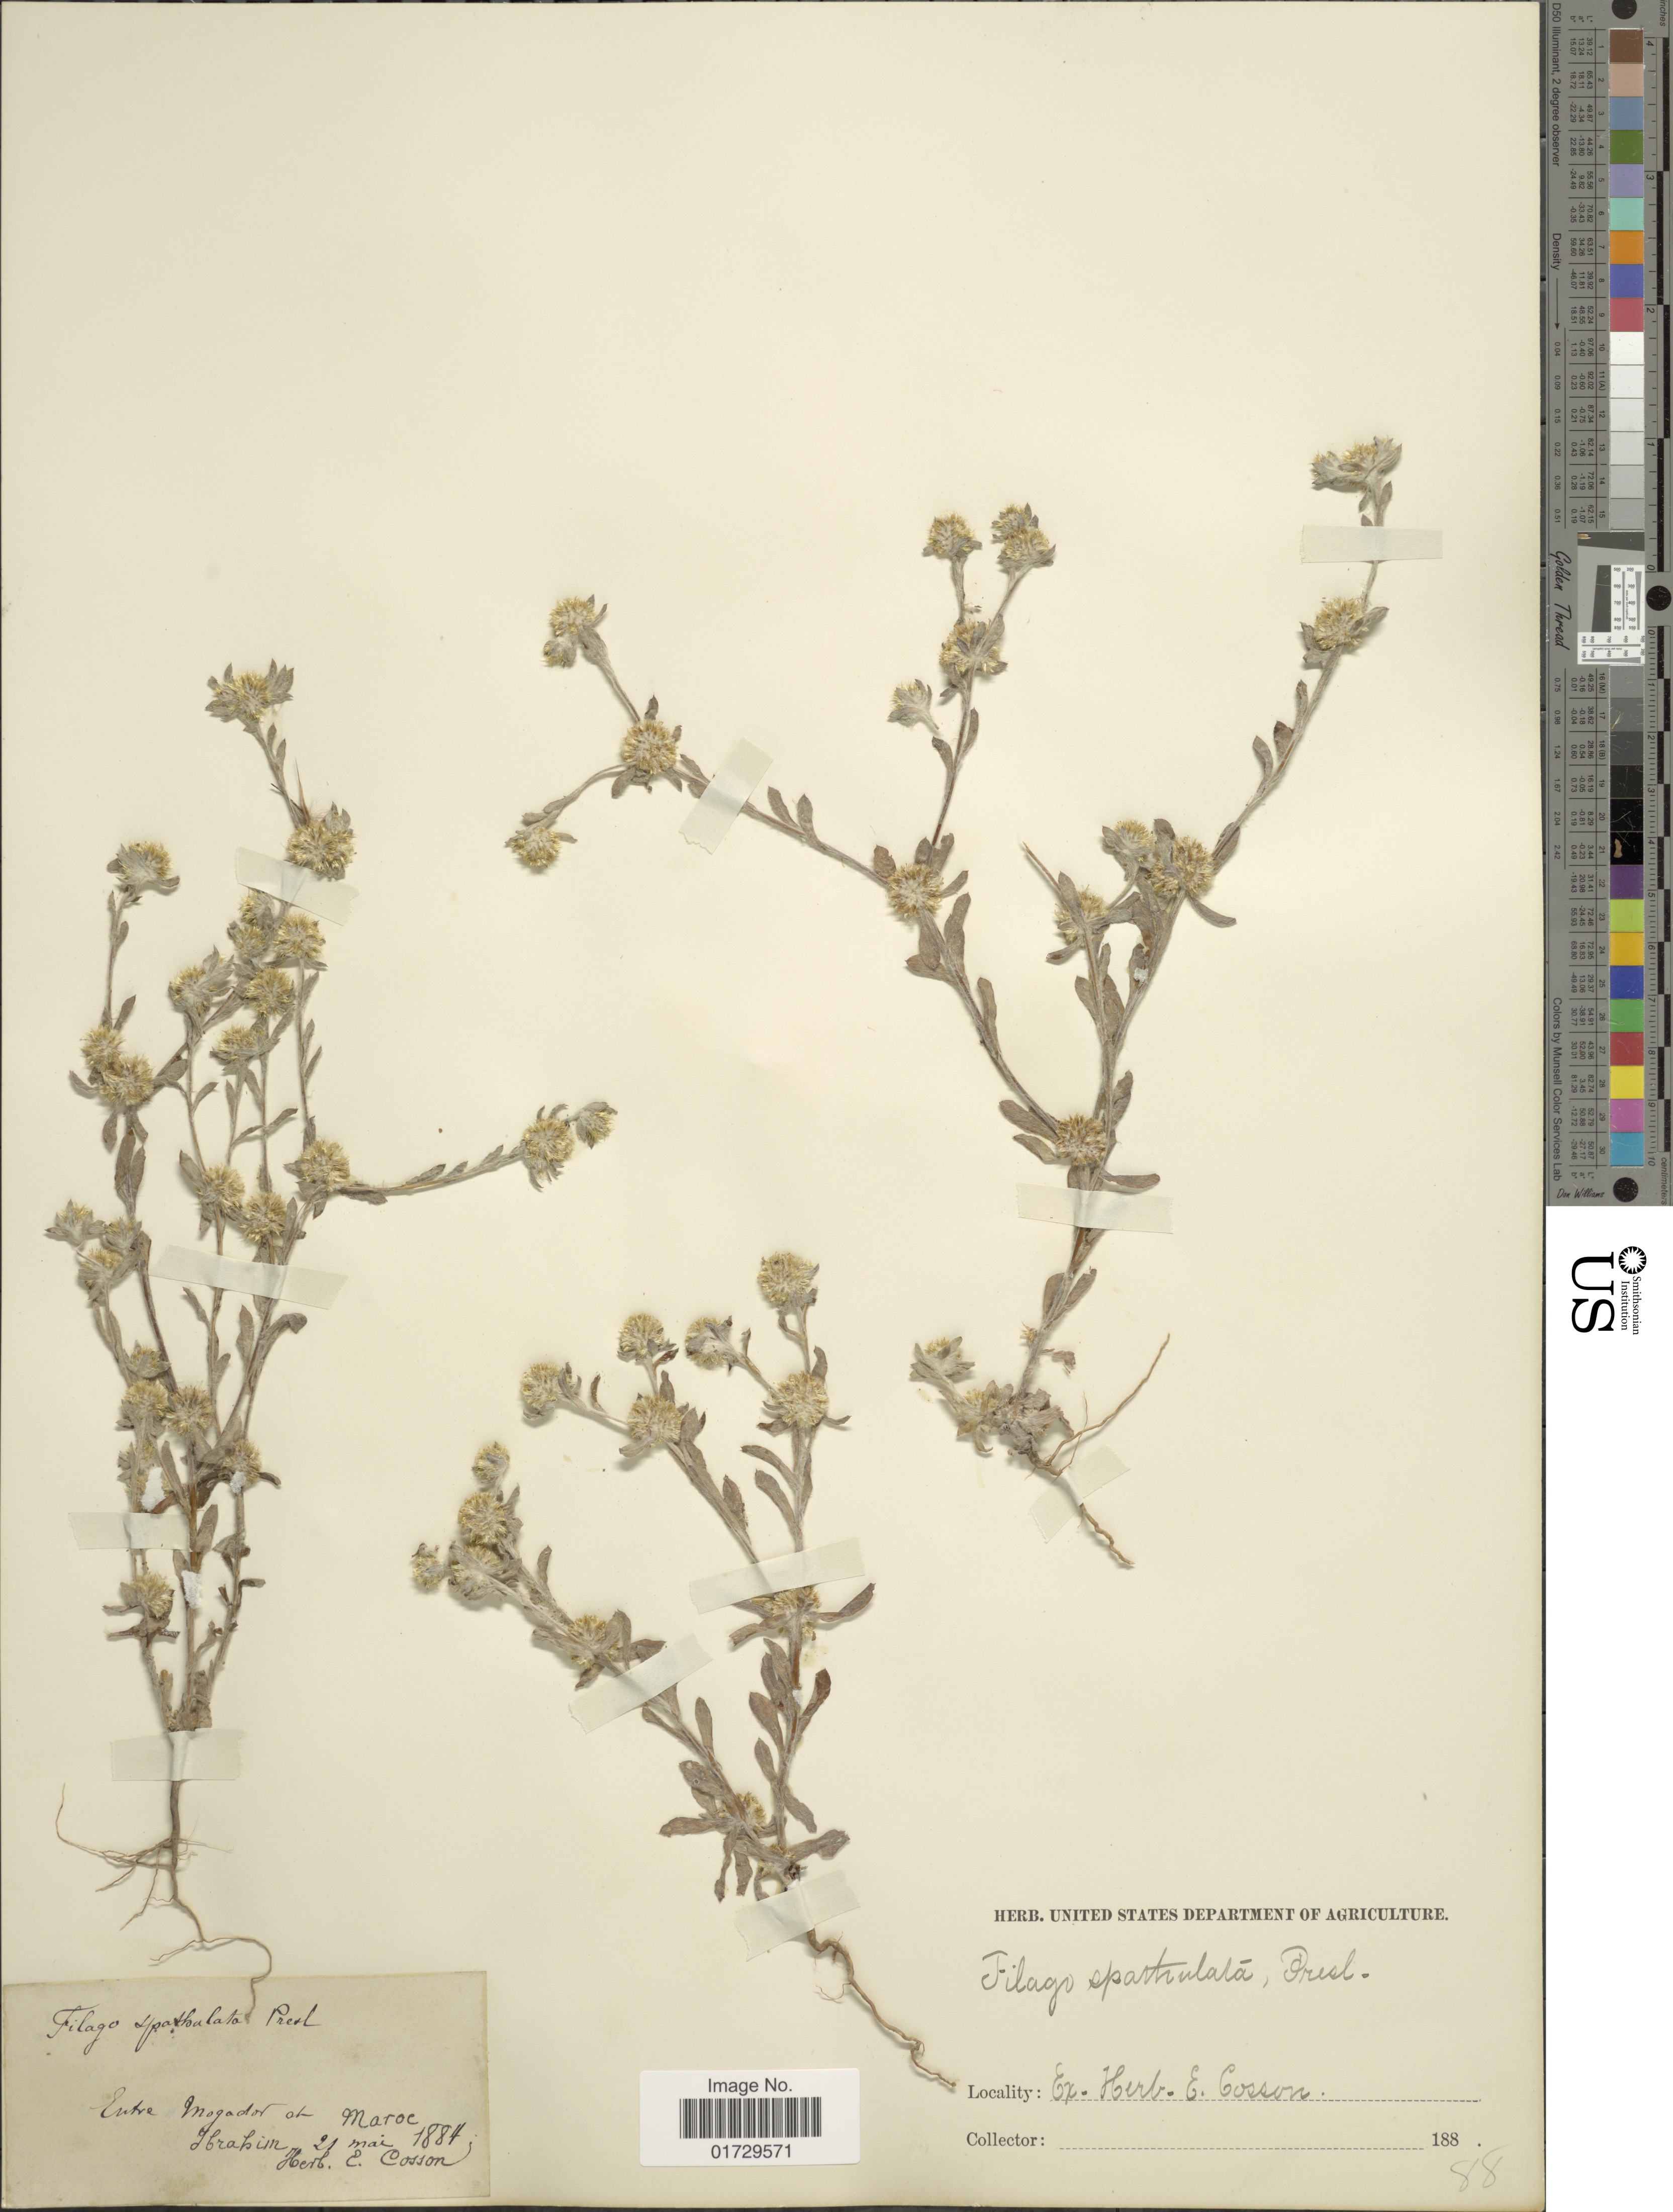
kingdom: Plantae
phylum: Tracheophyta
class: Magnoliopsida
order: Asterales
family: Asteraceae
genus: Filago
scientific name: Filago spathulata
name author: C. Presl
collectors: E. Cosson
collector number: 8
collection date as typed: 188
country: Morocco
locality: Entre Mogador et Maroe Ibrahim